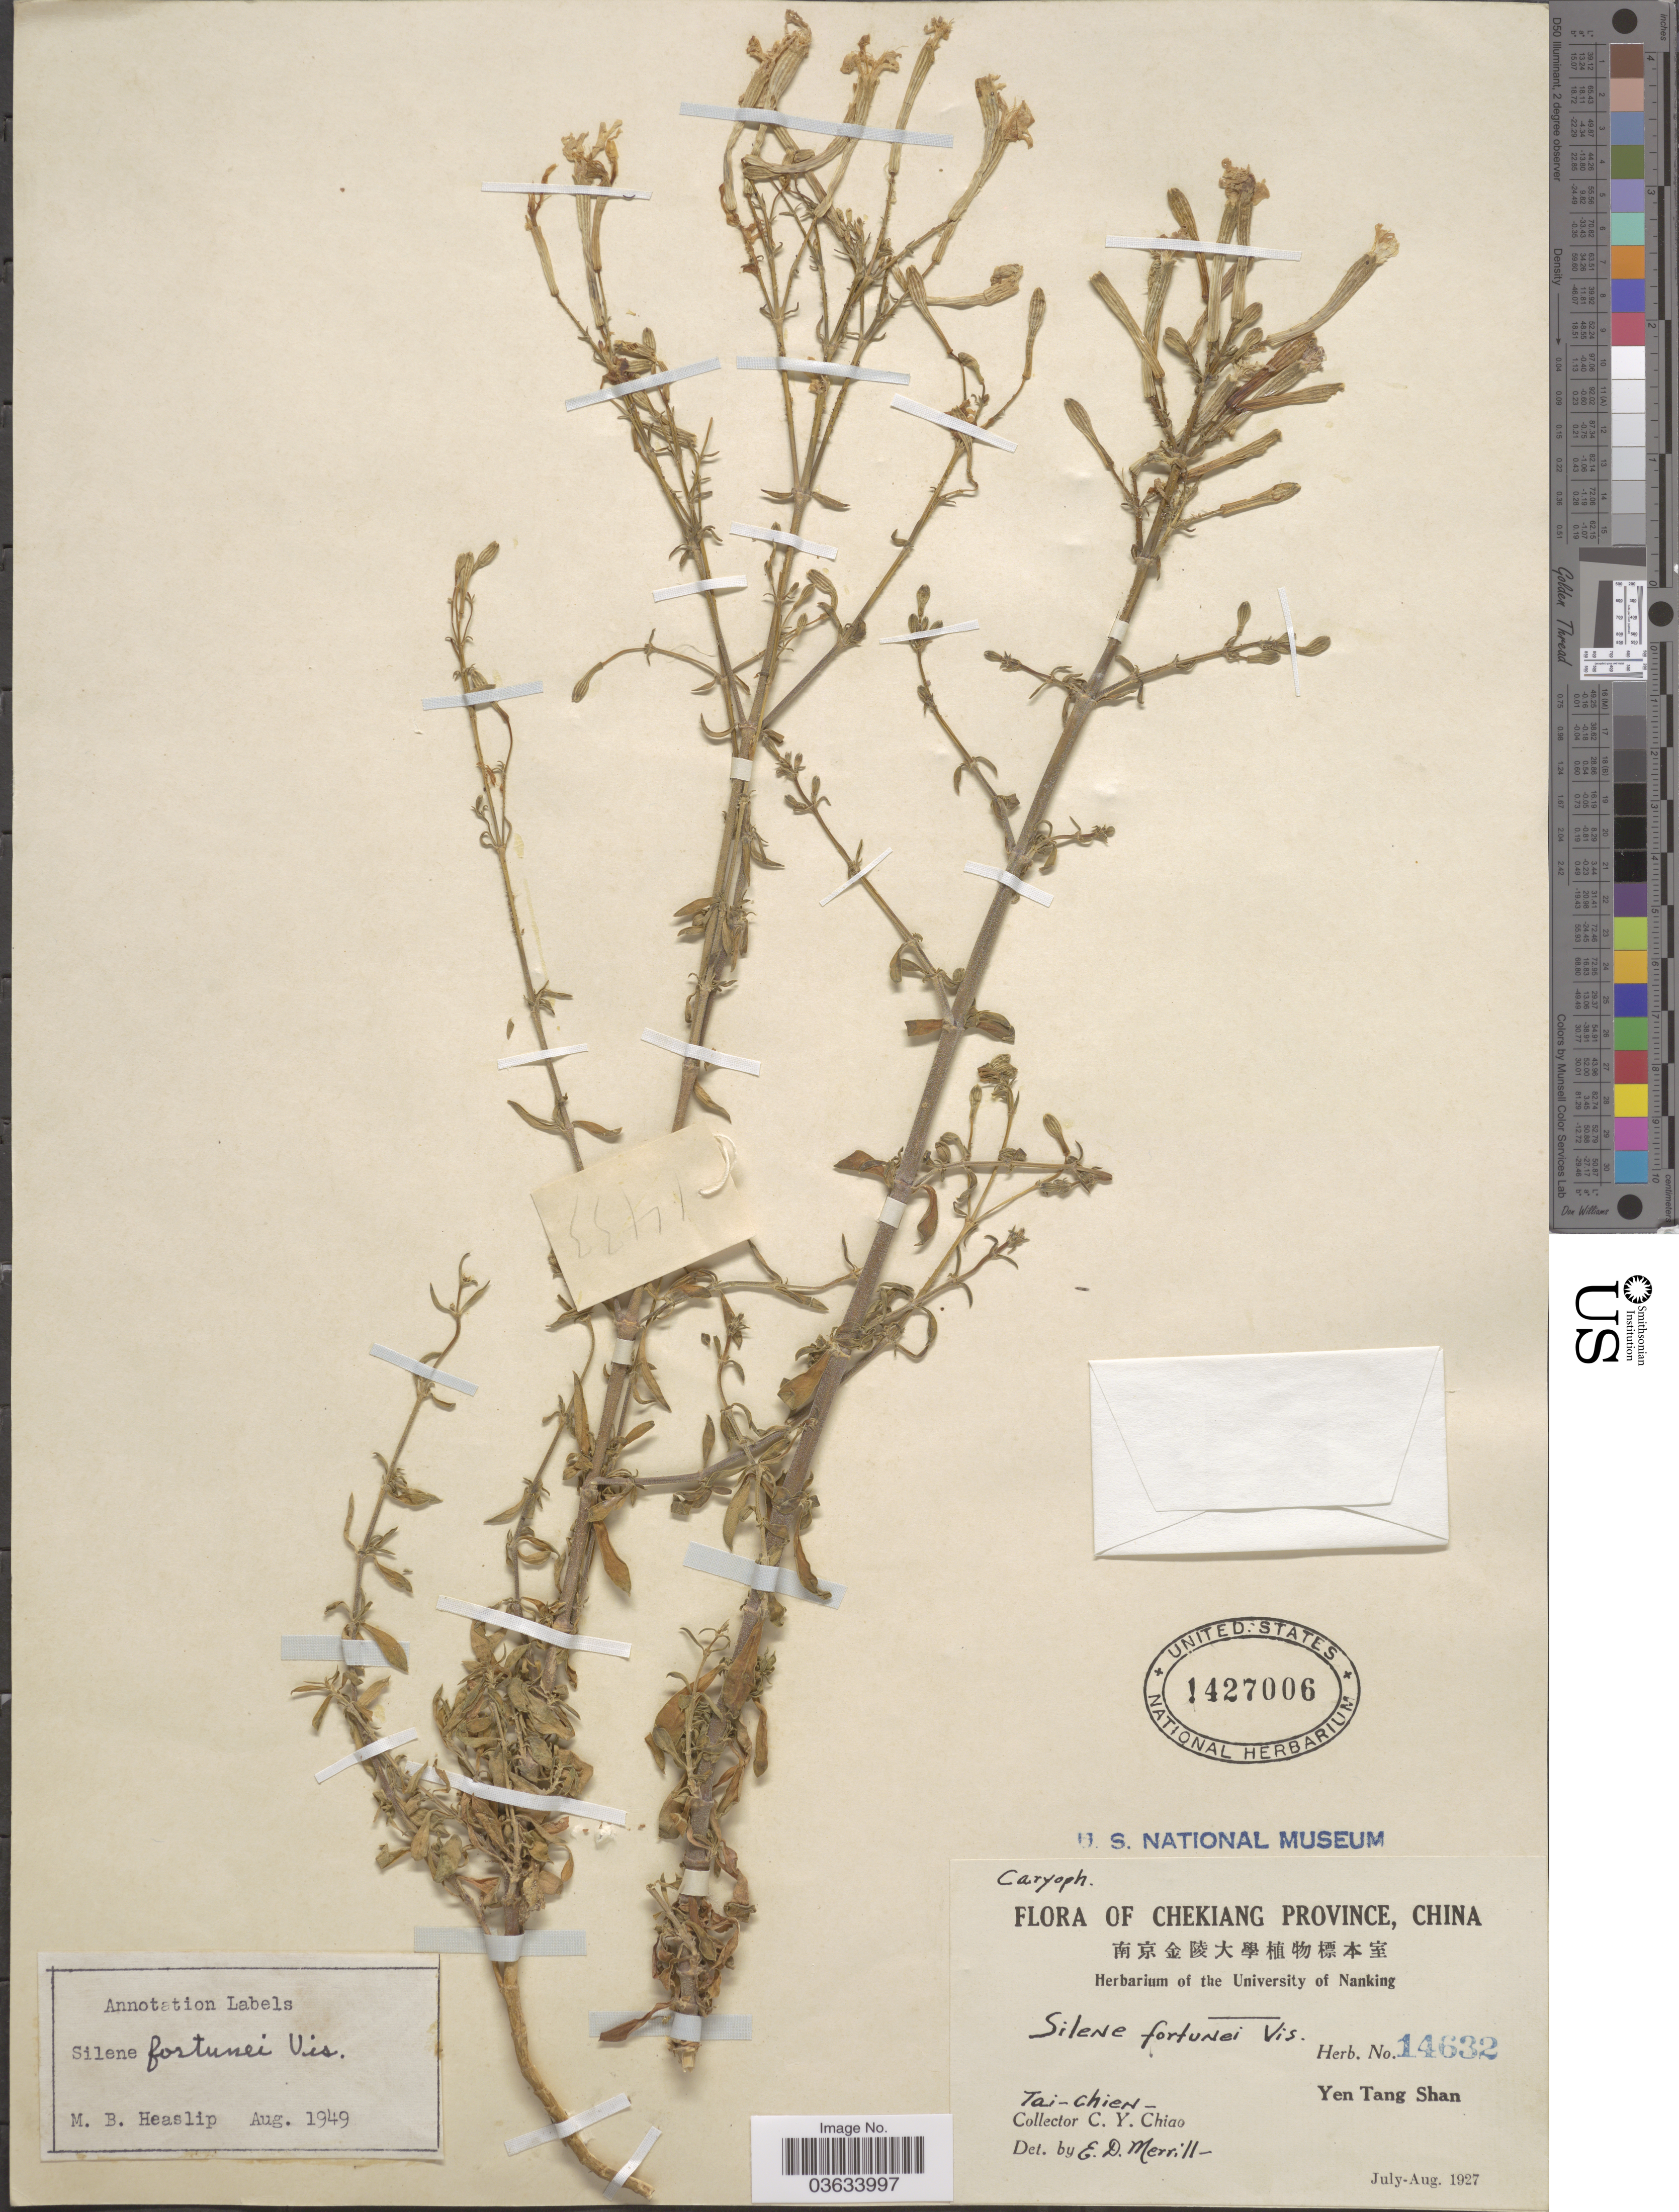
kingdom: Plantae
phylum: Tracheophyta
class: Magnoliopsida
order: Caryophyllales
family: Caryophyllaceae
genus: Silene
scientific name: Silene fortunei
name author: Vis.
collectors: C. Y. Chiao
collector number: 14632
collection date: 1927-07/1927-08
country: China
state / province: Zhejiang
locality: Chekiang Province. Tai-Chien. Yen Tang Shan.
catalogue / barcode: US 1427006